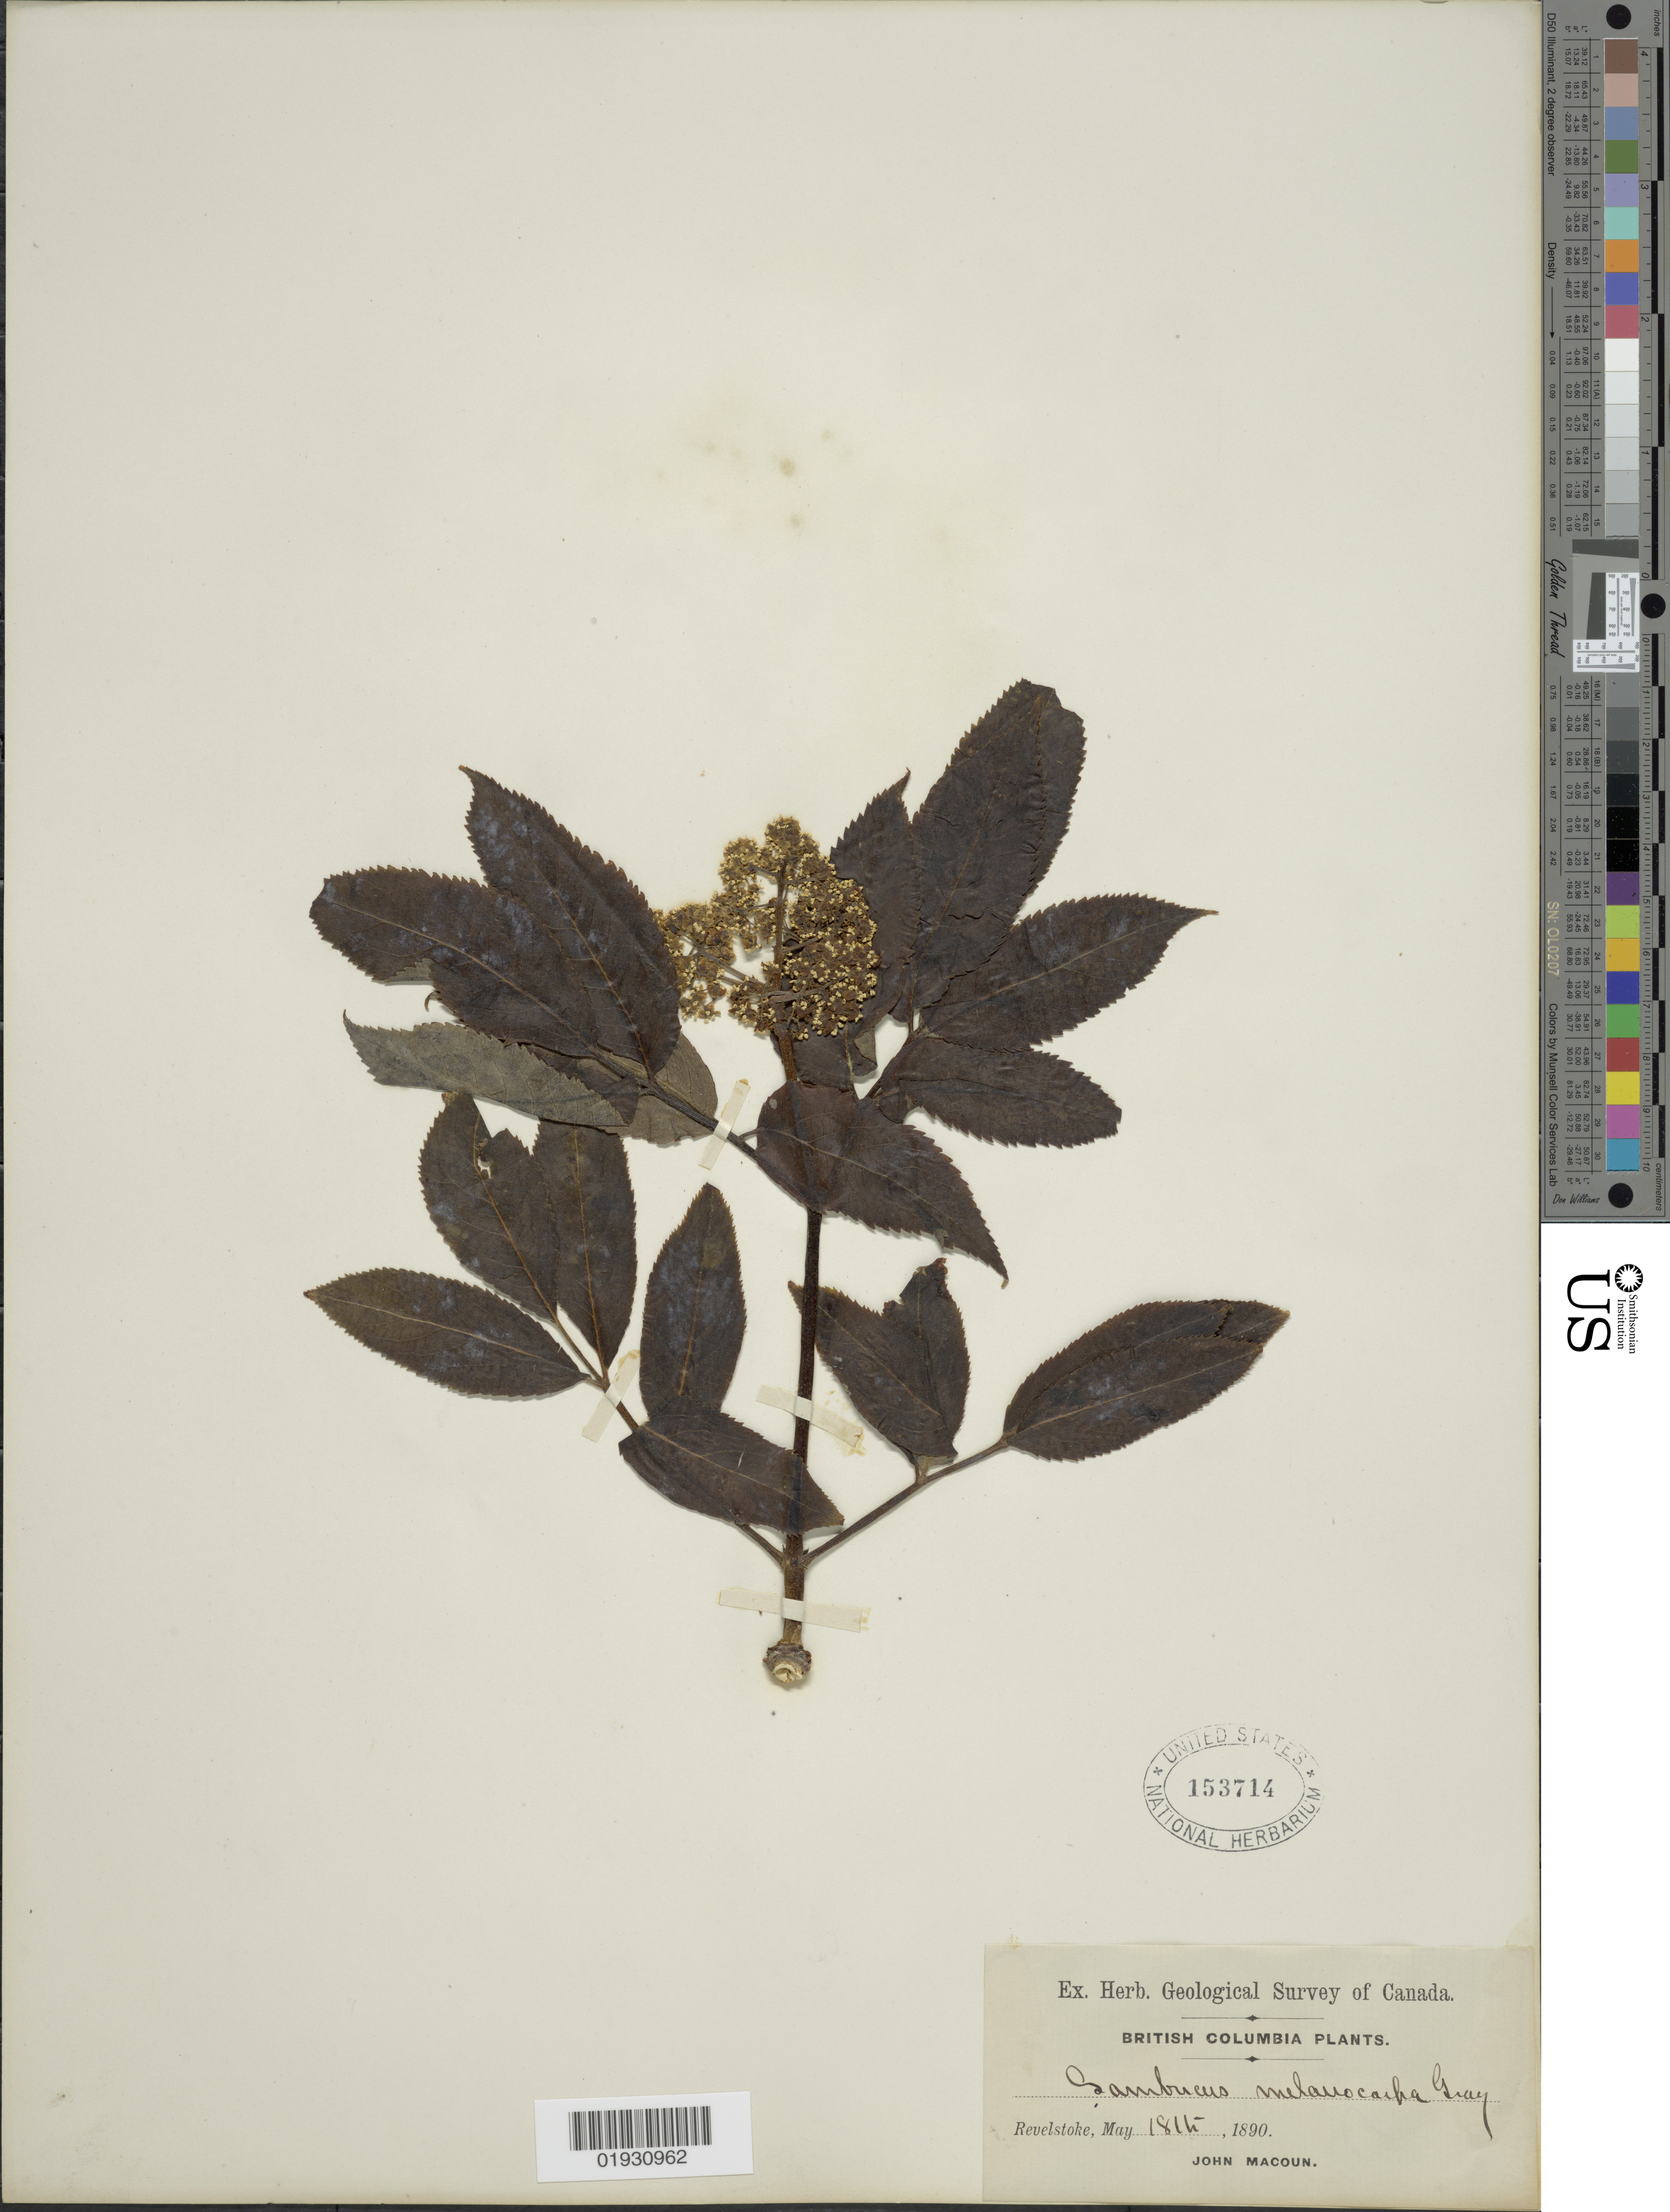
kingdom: Plantae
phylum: Tracheophyta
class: Magnoliopsida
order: Dipsacales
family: Viburnaceae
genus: Sambucus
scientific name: Sambucus melanocarpa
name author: A. Gray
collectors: J. Macoun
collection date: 1890-05-18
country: Canada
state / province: British Columbia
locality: Revelstoke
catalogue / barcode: US 153714